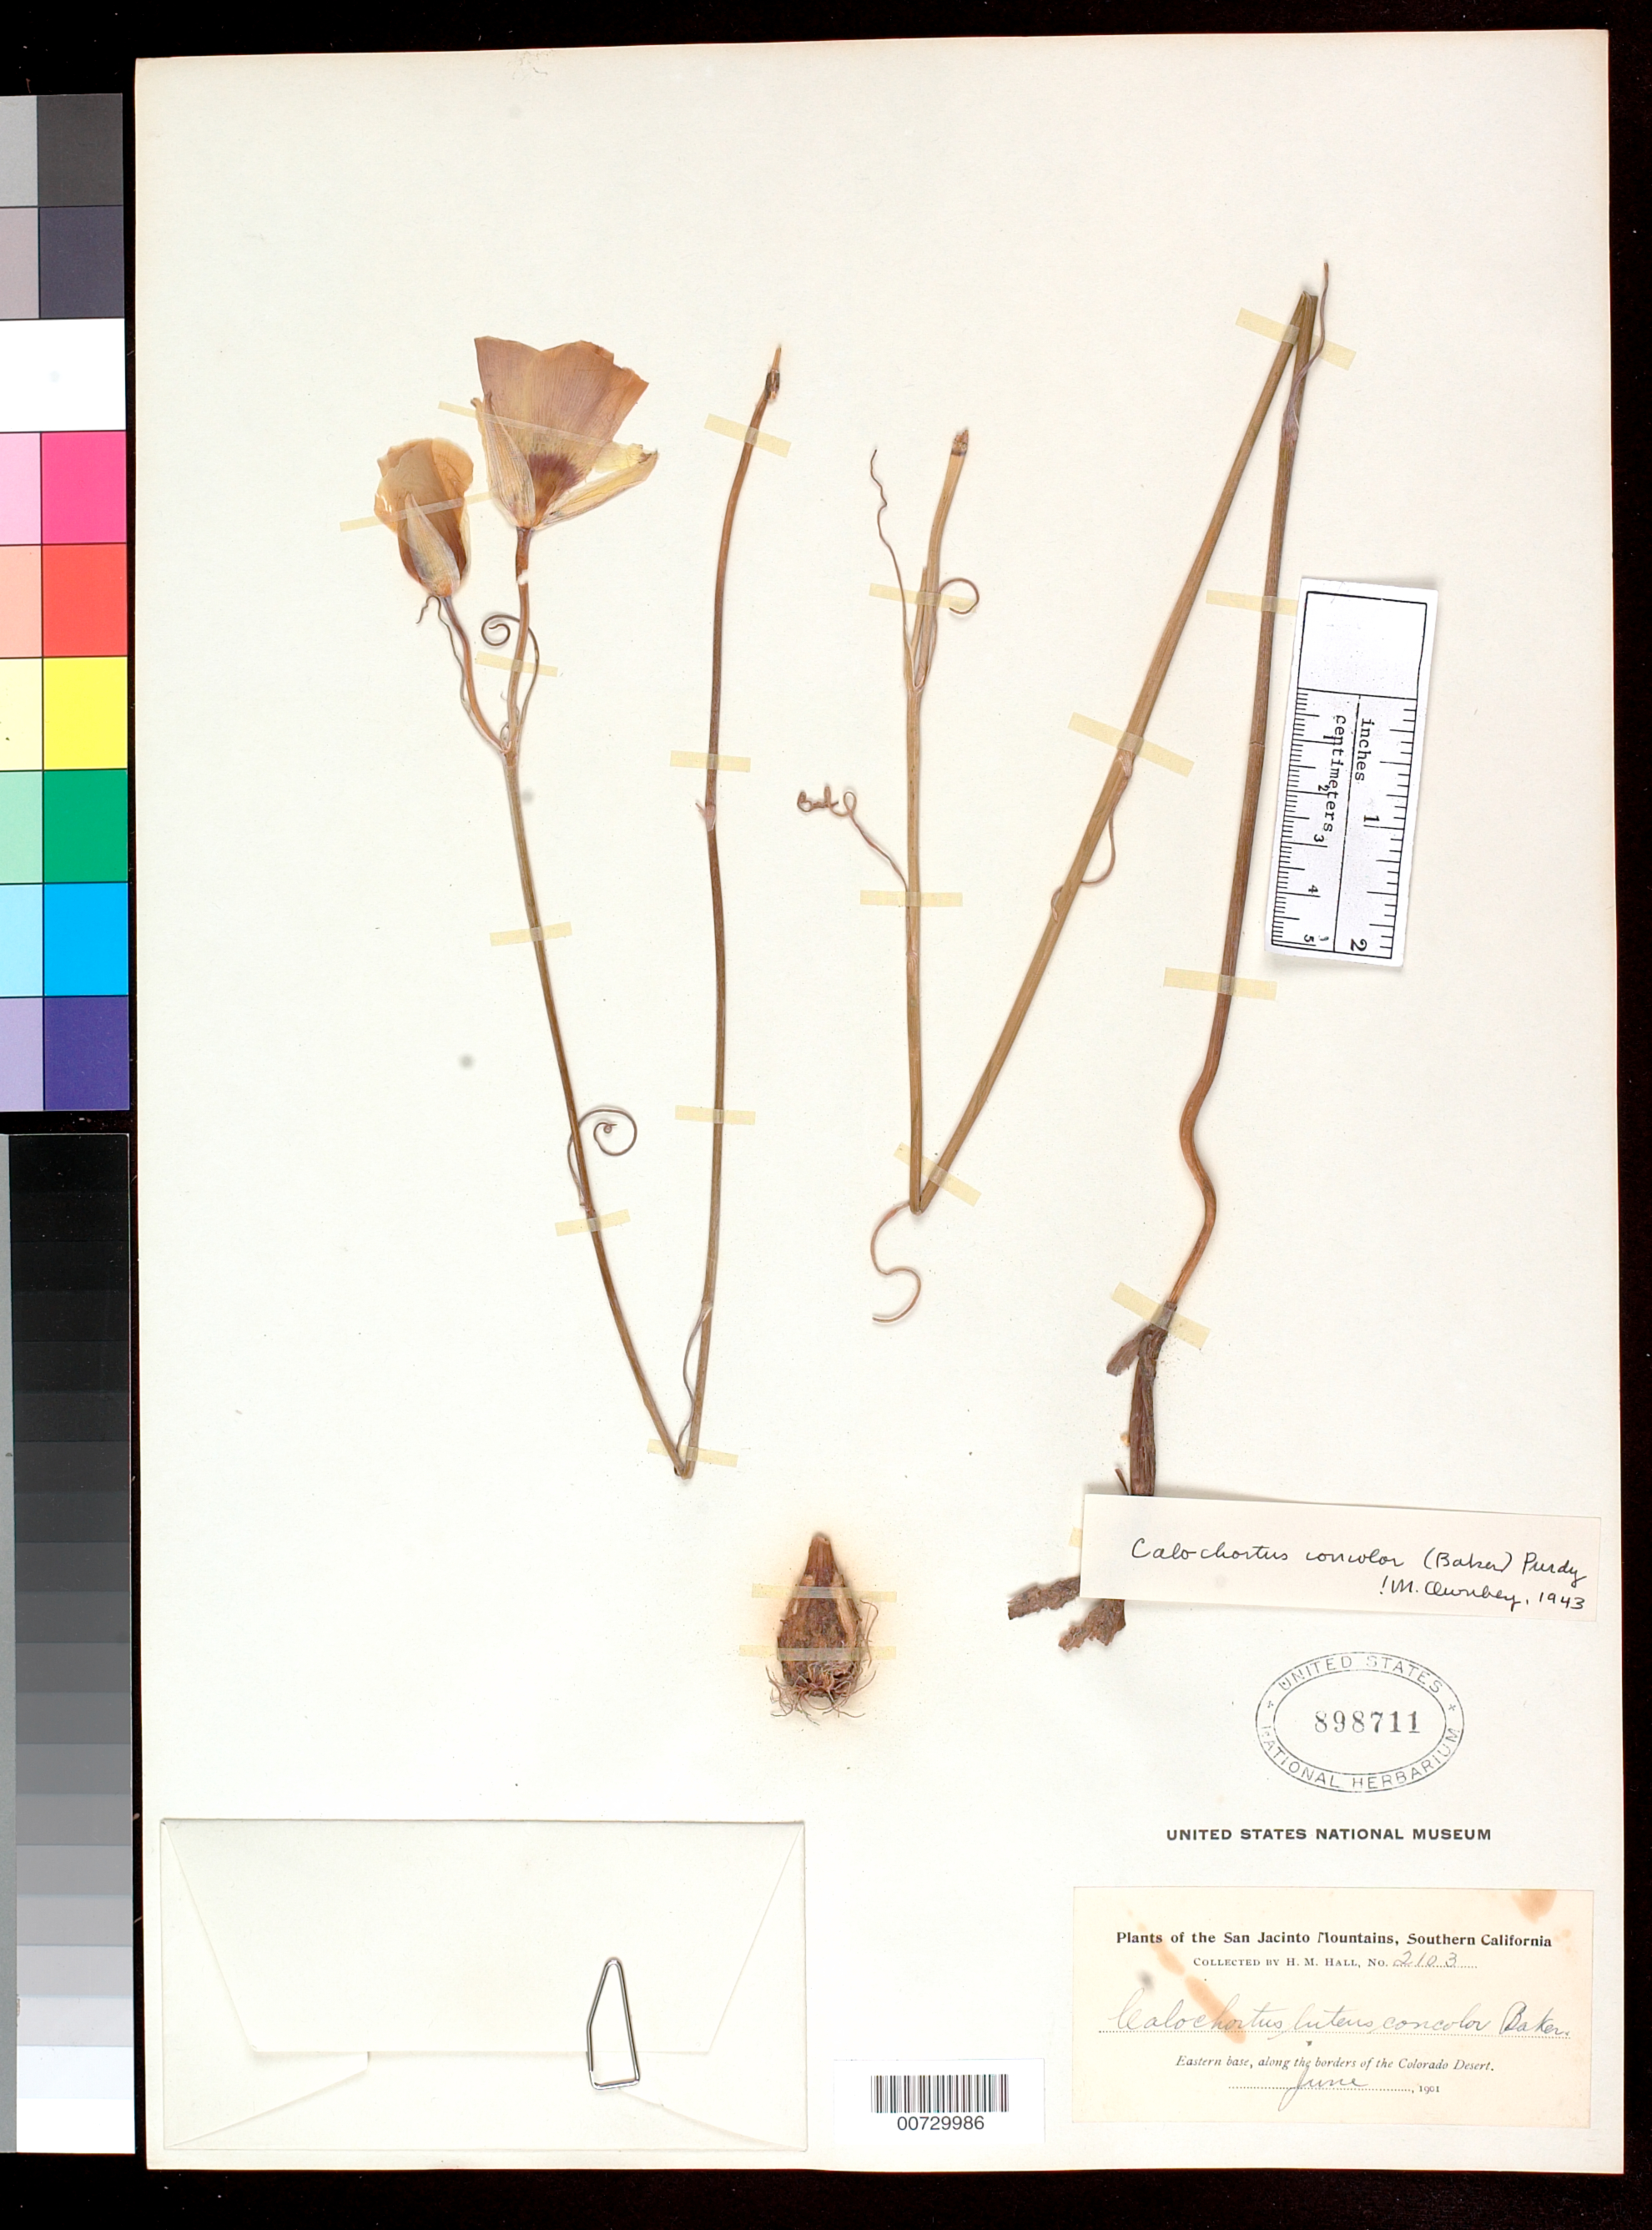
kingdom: Plantae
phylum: Tracheophyta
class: Liliopsida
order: Liliales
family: Liliaceae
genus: Calochortus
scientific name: Calochortus concolor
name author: (Baker) Purdy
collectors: H. M. Hall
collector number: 2103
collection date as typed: Jun 1901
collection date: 1901-06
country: United States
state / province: California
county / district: Riverside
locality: Eastern base, along the borders of the Colorado Desert.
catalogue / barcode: US 898711